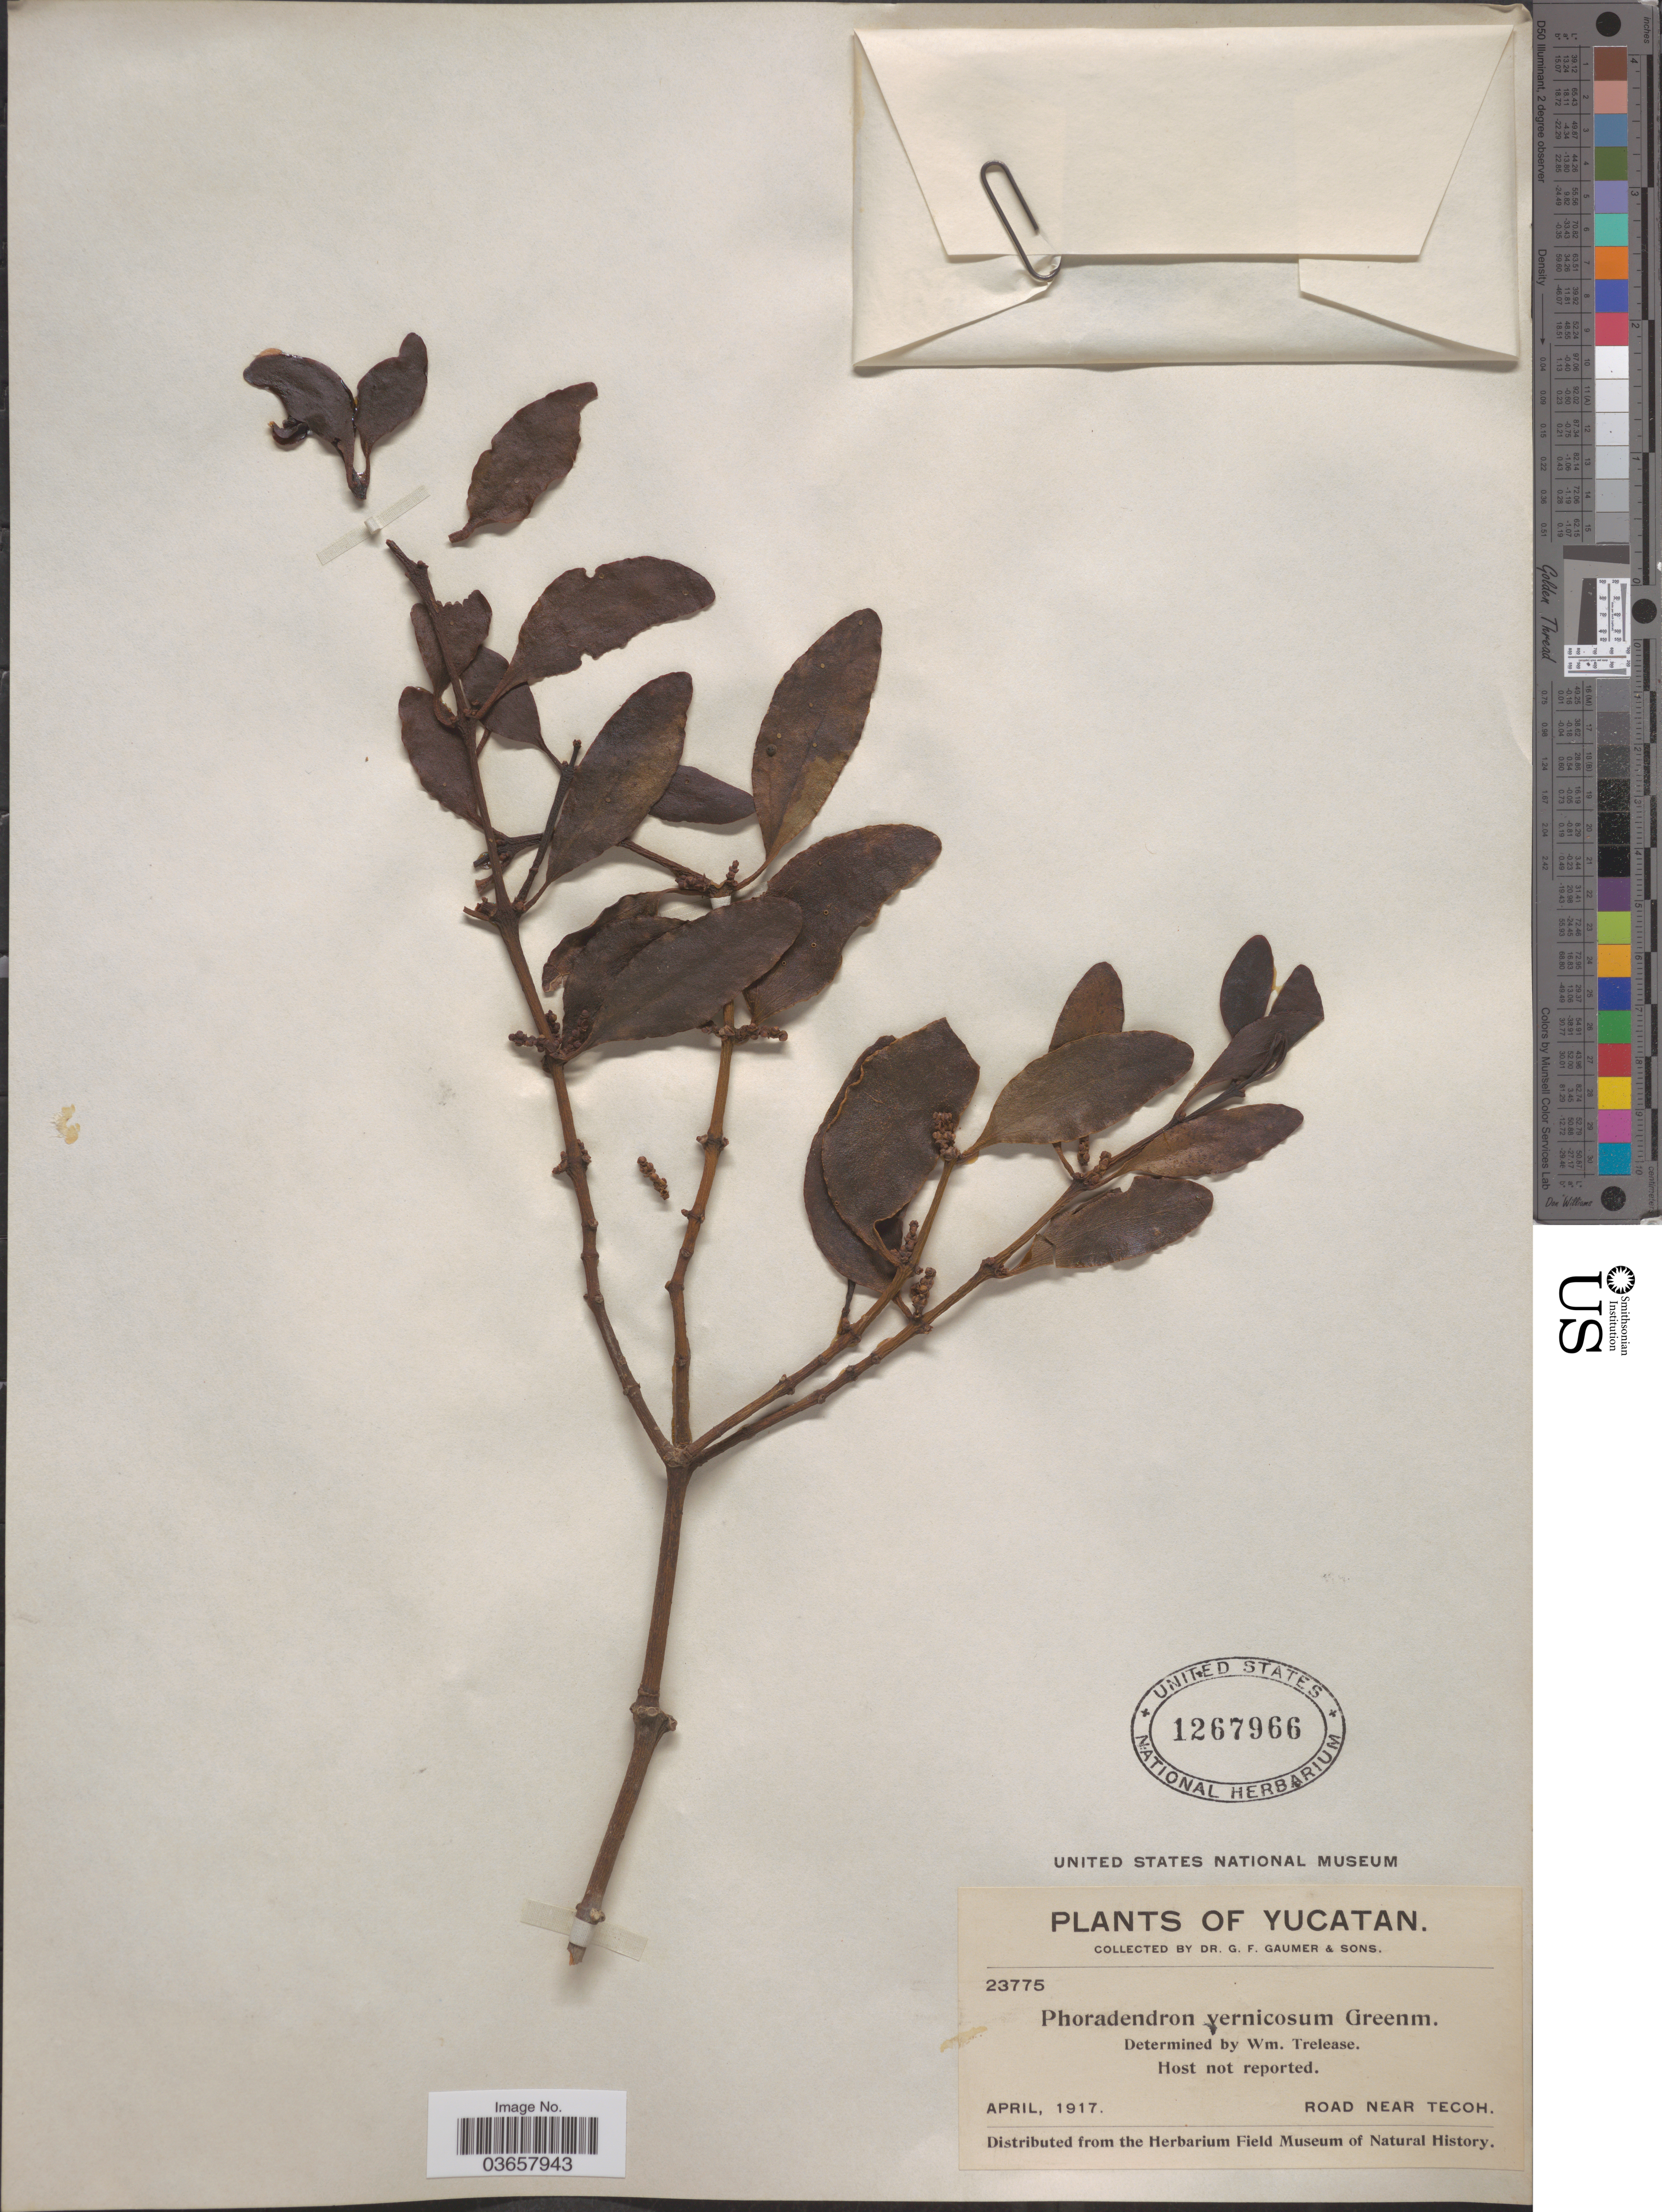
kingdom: Plantae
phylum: Tracheophyta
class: Magnoliopsida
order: Santalales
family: Viscaceae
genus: Phoradendron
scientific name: Phoradendron vernicosum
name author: Greenm.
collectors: G. F. Gaumer & Sons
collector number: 23775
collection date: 1917-04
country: Mexico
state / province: Yucatán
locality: Road near Tecoh.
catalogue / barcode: US 1267966